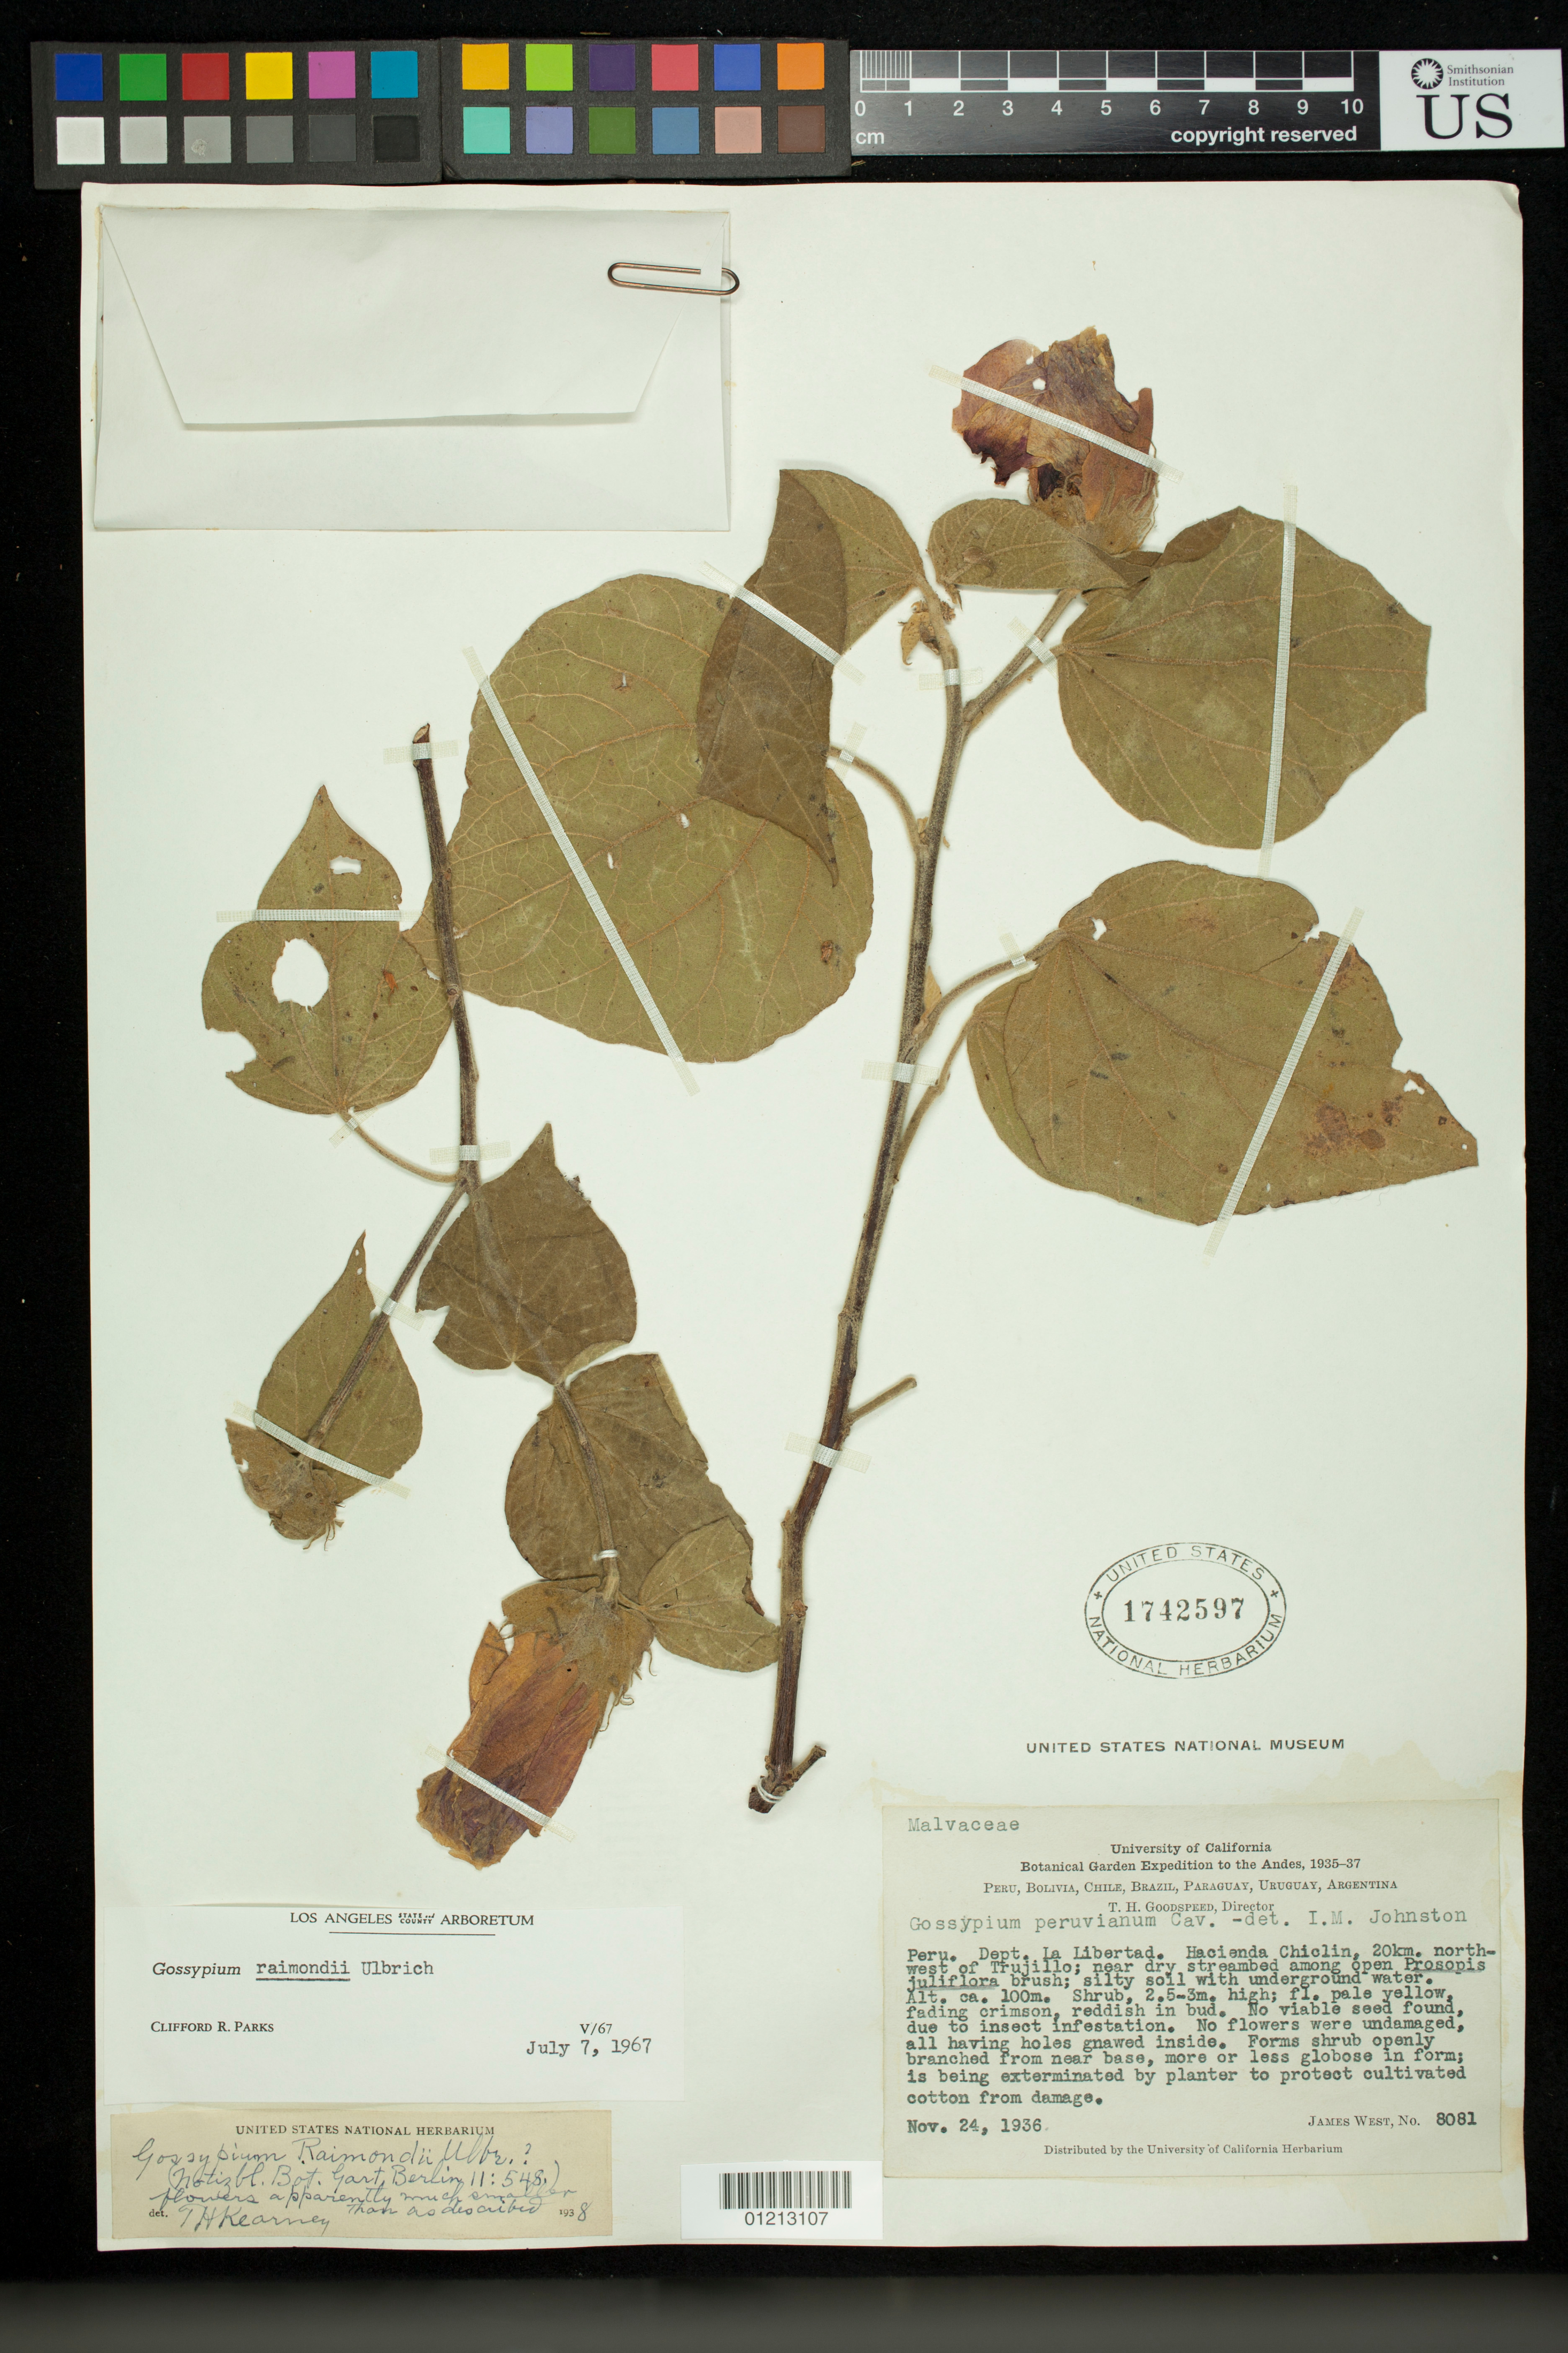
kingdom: Plantae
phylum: Tracheophyta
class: Magnoliopsida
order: Malvales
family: Malvaceae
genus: Gossypium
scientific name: Gossypium raimondii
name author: Ulbr.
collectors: J. West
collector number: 8081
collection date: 1936-11-24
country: El Salvador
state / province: La Libertad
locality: Hacienda Chiclin, 20 km. northwest of Trujillo; near dry streambed among open Prosopis juliflora brush.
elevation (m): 100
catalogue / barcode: US 1742597